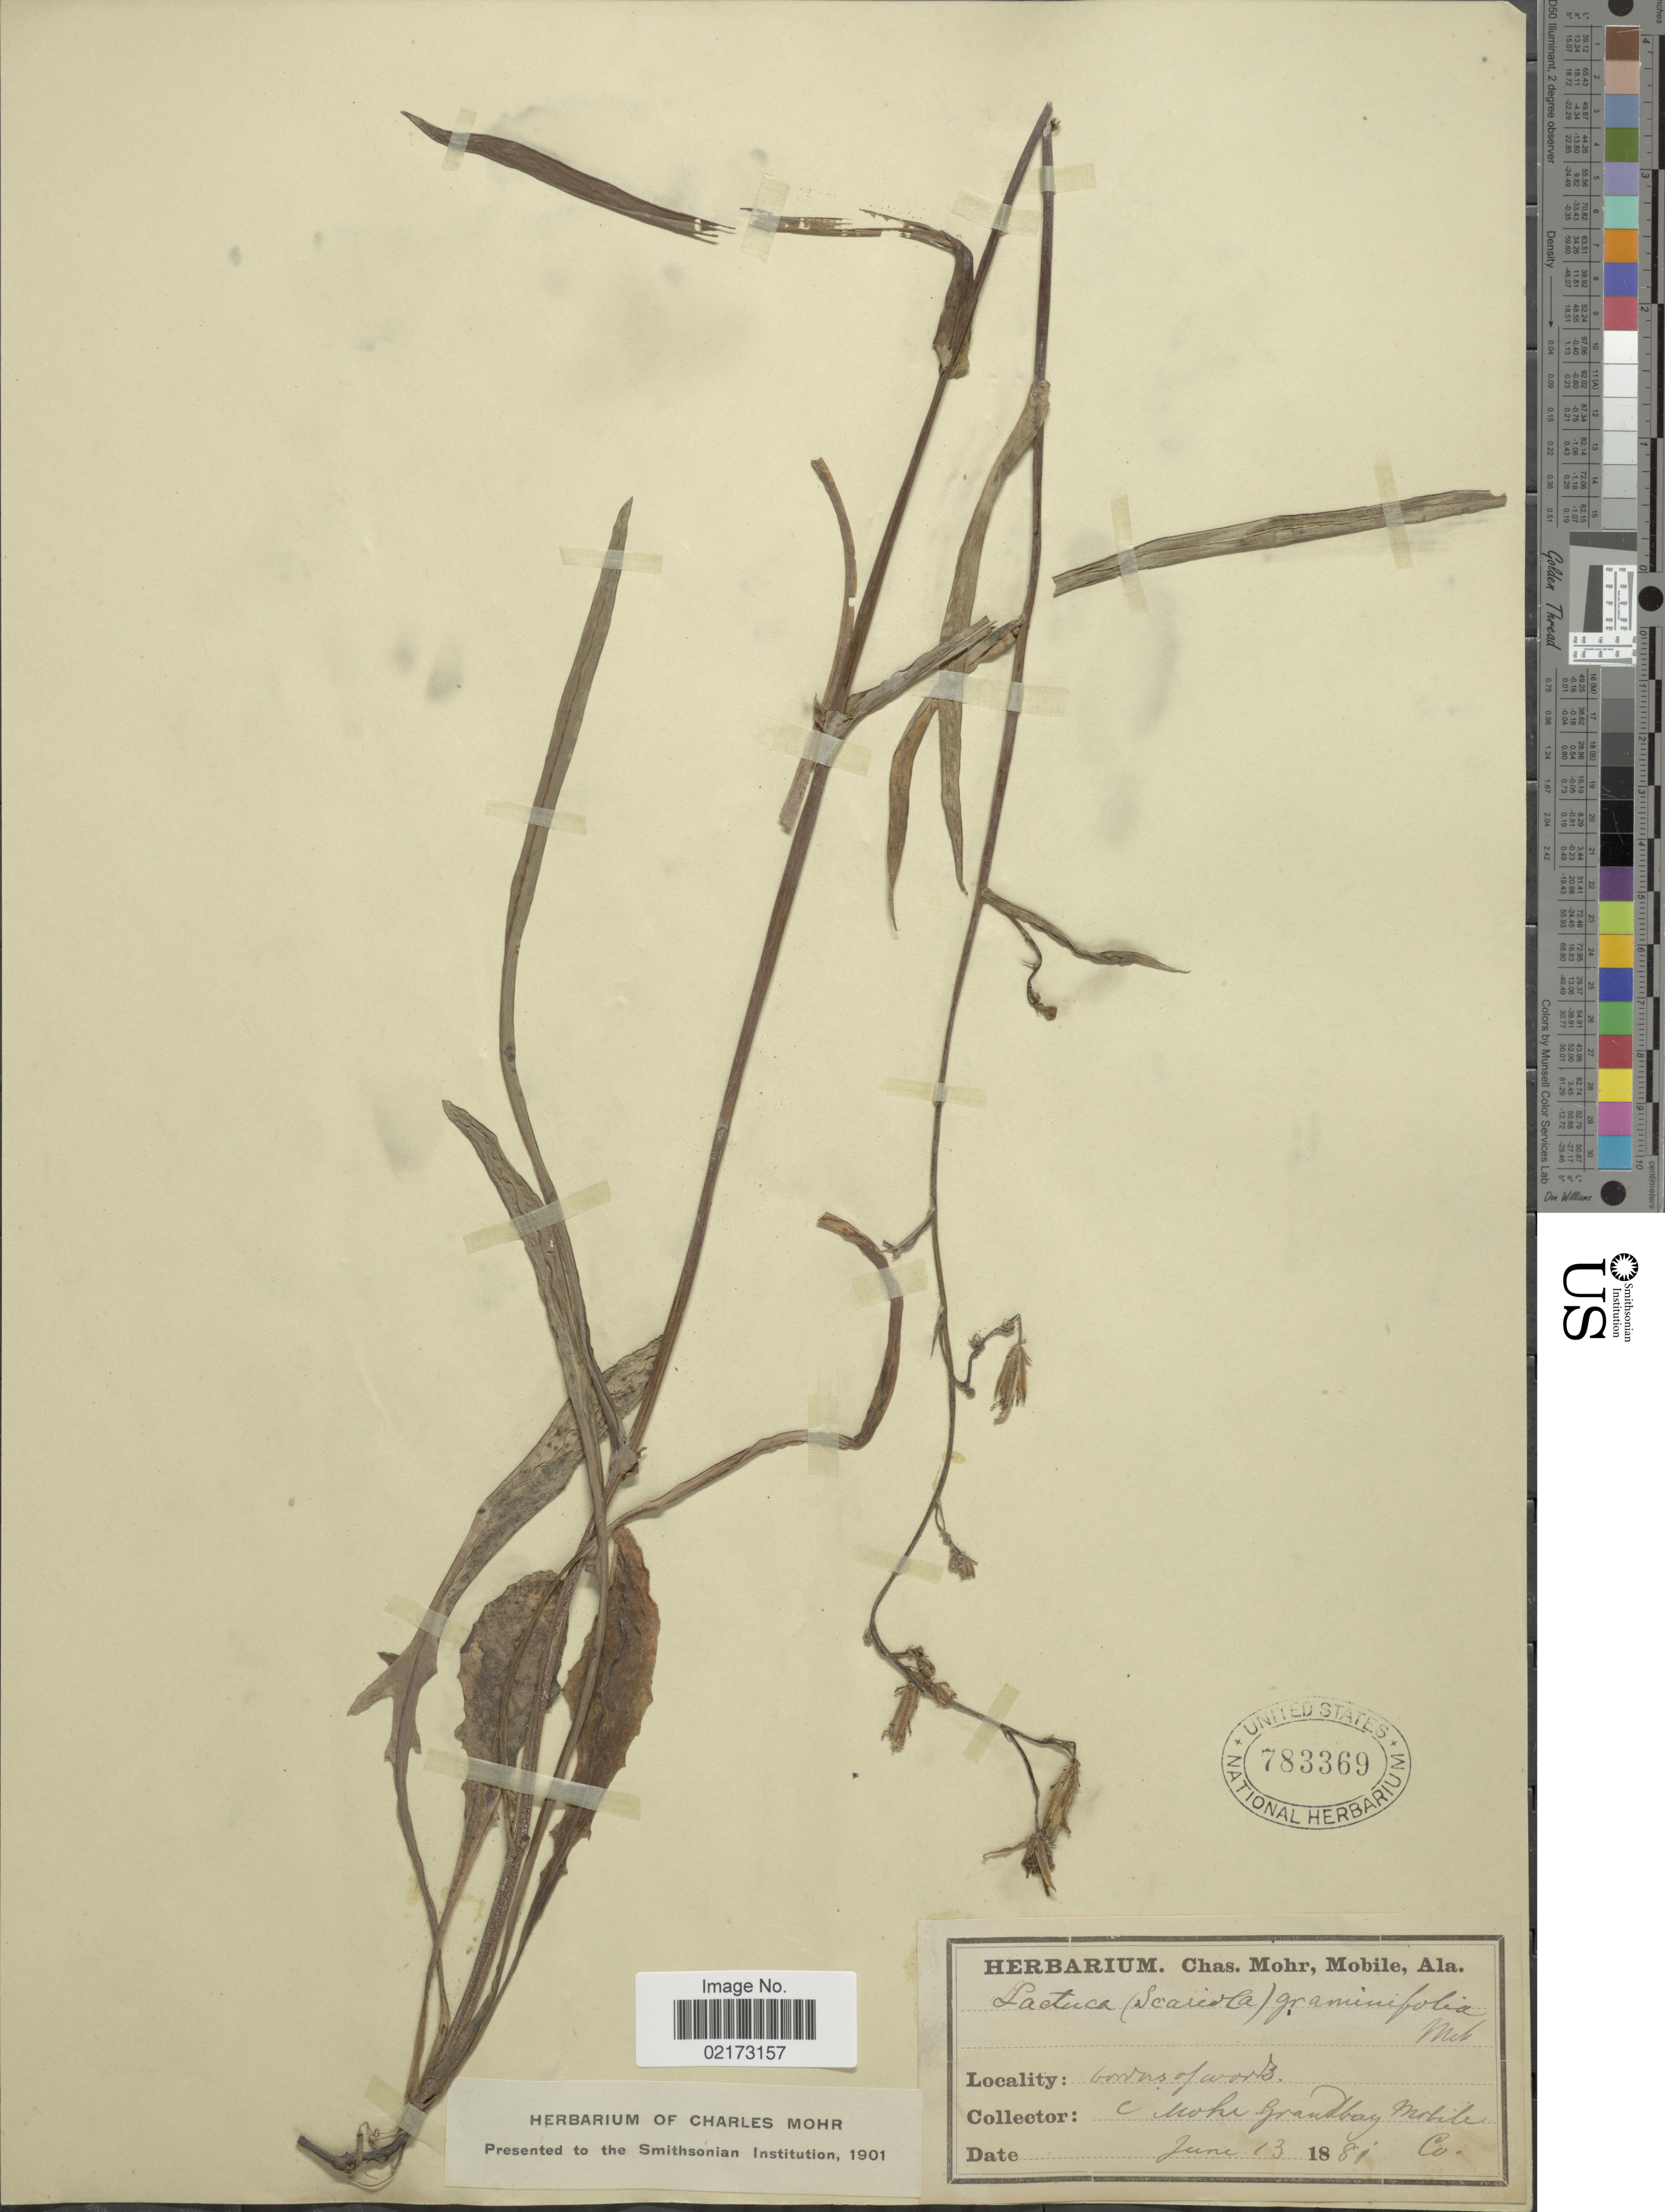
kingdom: Plantae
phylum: Tracheophyta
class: Magnoliopsida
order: Asterales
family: Asteraceae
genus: Lactuca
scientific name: Lactuca graminifolia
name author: Michx.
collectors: Mohr, C. T. (herbarium)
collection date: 1881-06-13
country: United States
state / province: Alabama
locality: Mobile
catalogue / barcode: US 783369